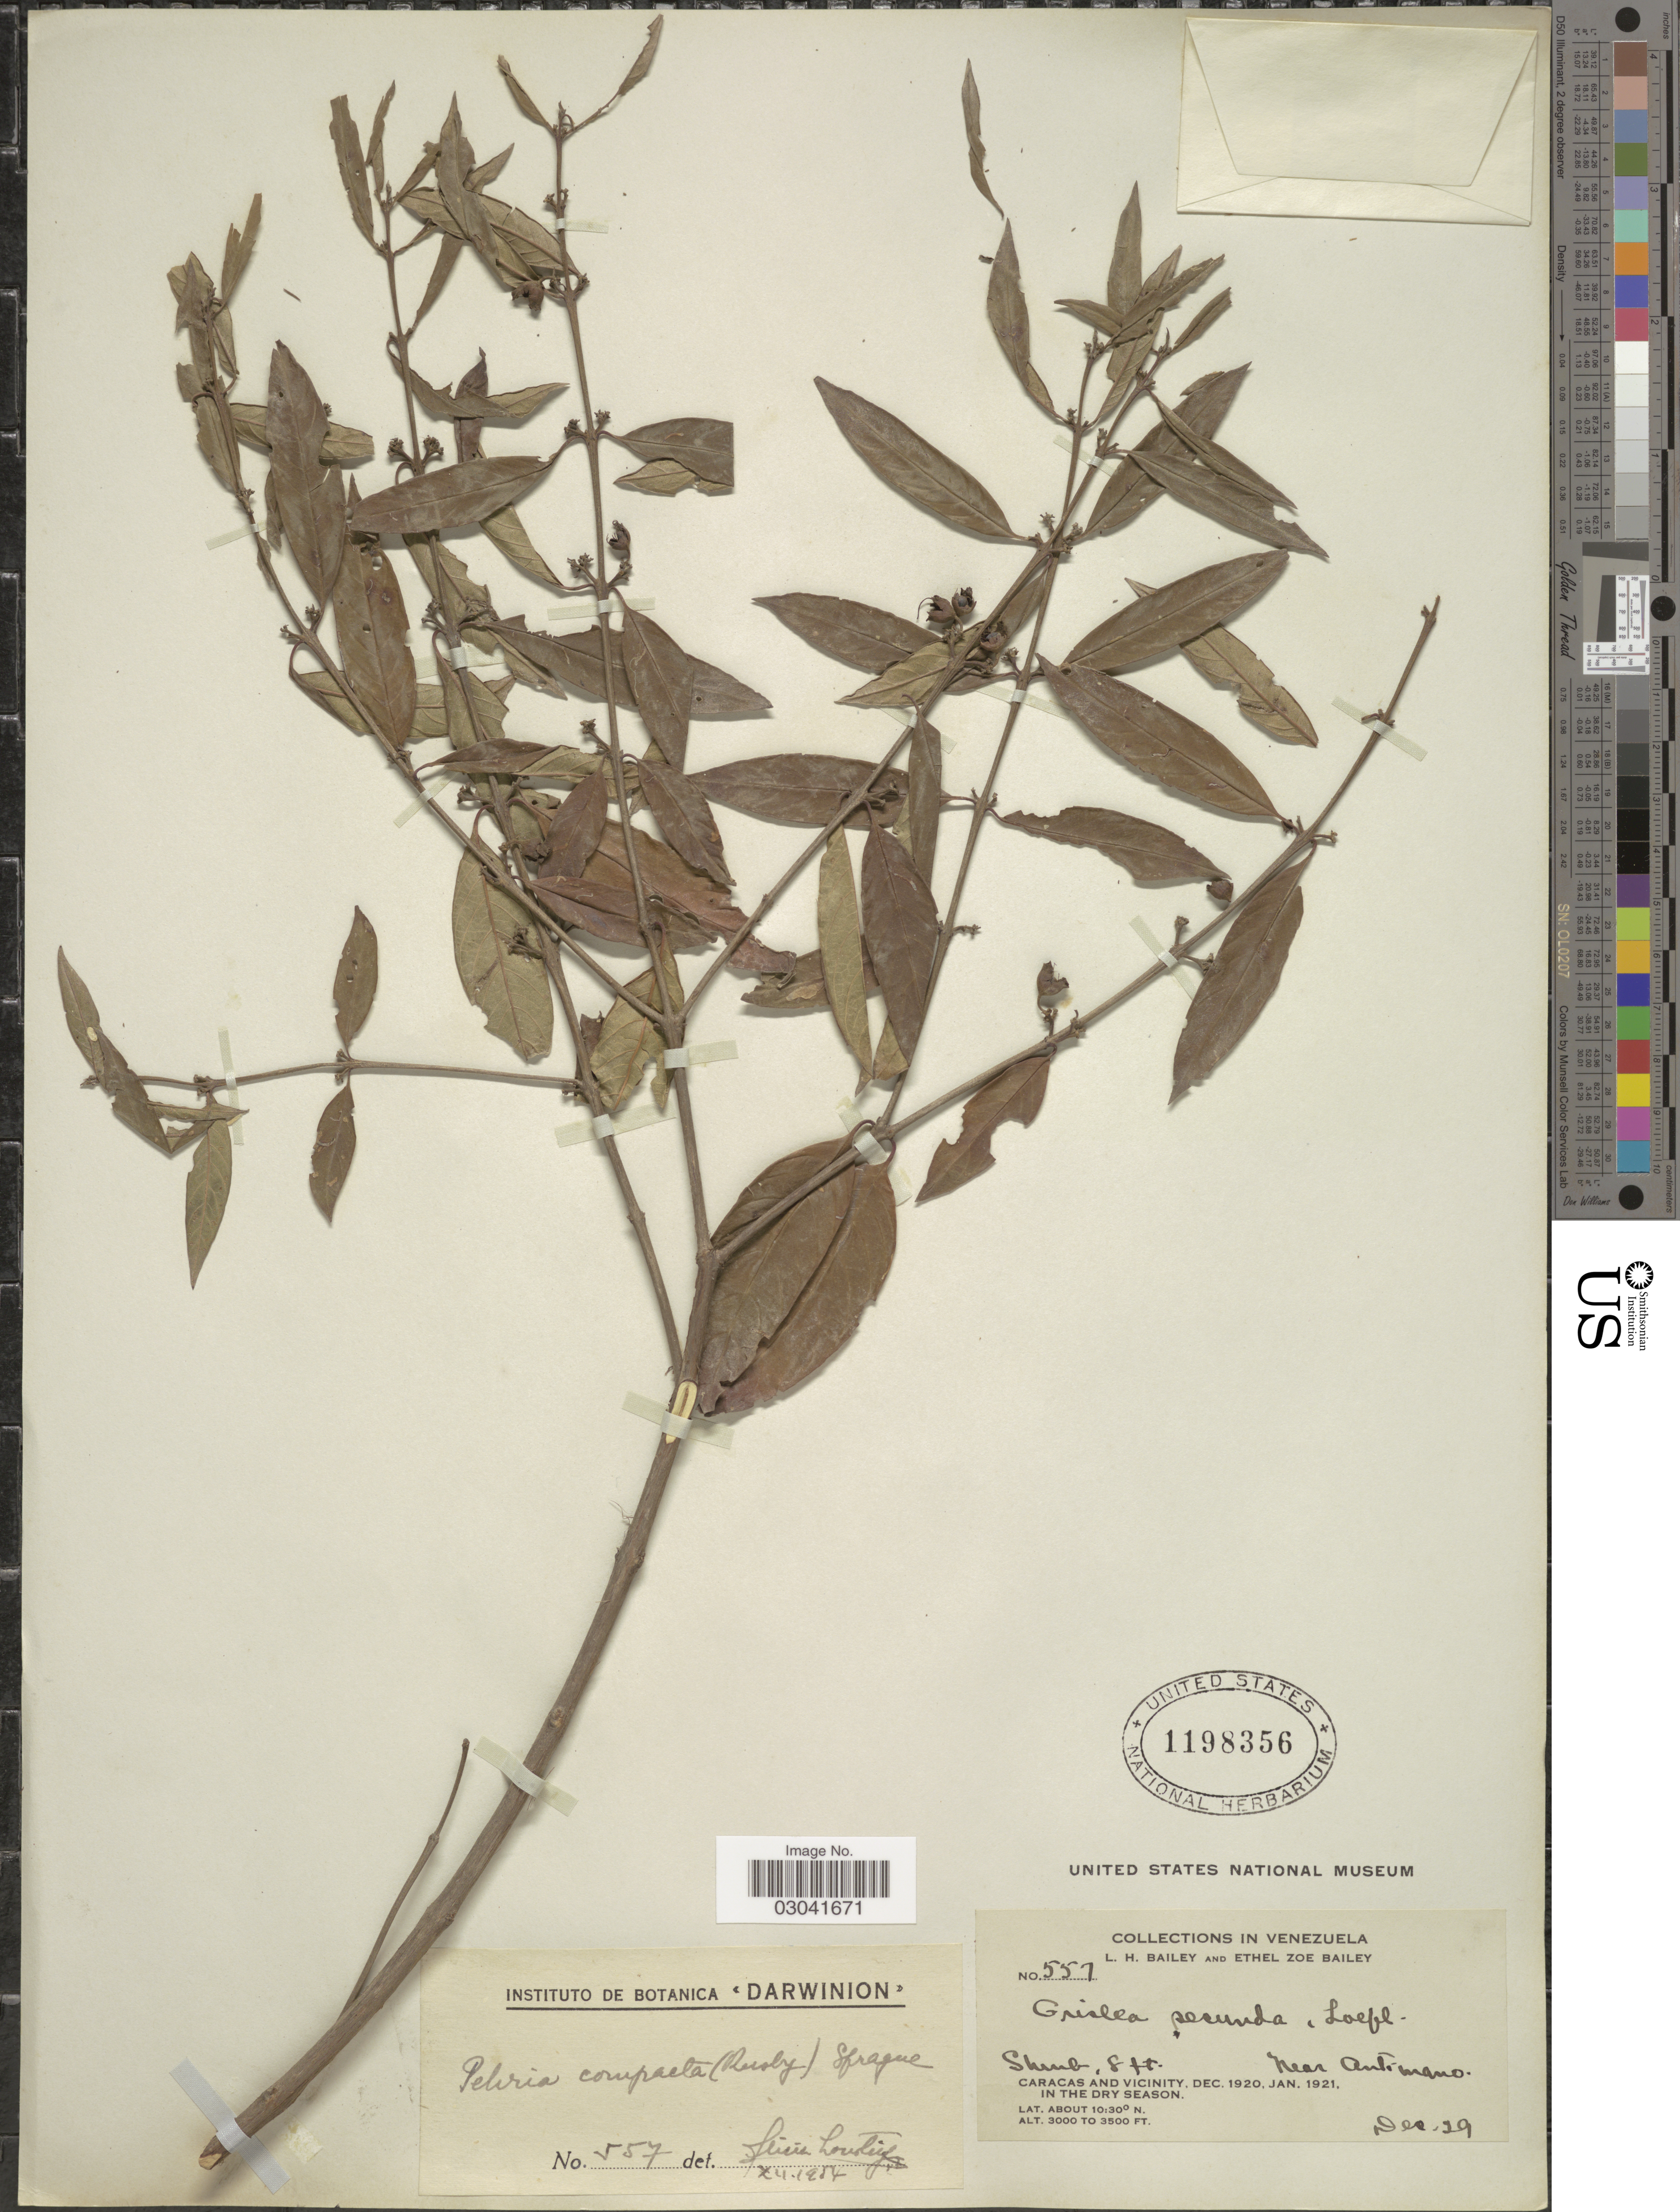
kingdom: Plantae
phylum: Tracheophyta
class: Magnoliopsida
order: Myrtales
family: Lythraceae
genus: Pehria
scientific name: Pehria compacta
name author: Sprague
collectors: L. H. Bailey & E. Z. Bailey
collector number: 557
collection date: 1920-12-29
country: Venezuela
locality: Caracas and vicinity. Near Antimano.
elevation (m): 914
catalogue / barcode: US 1198356